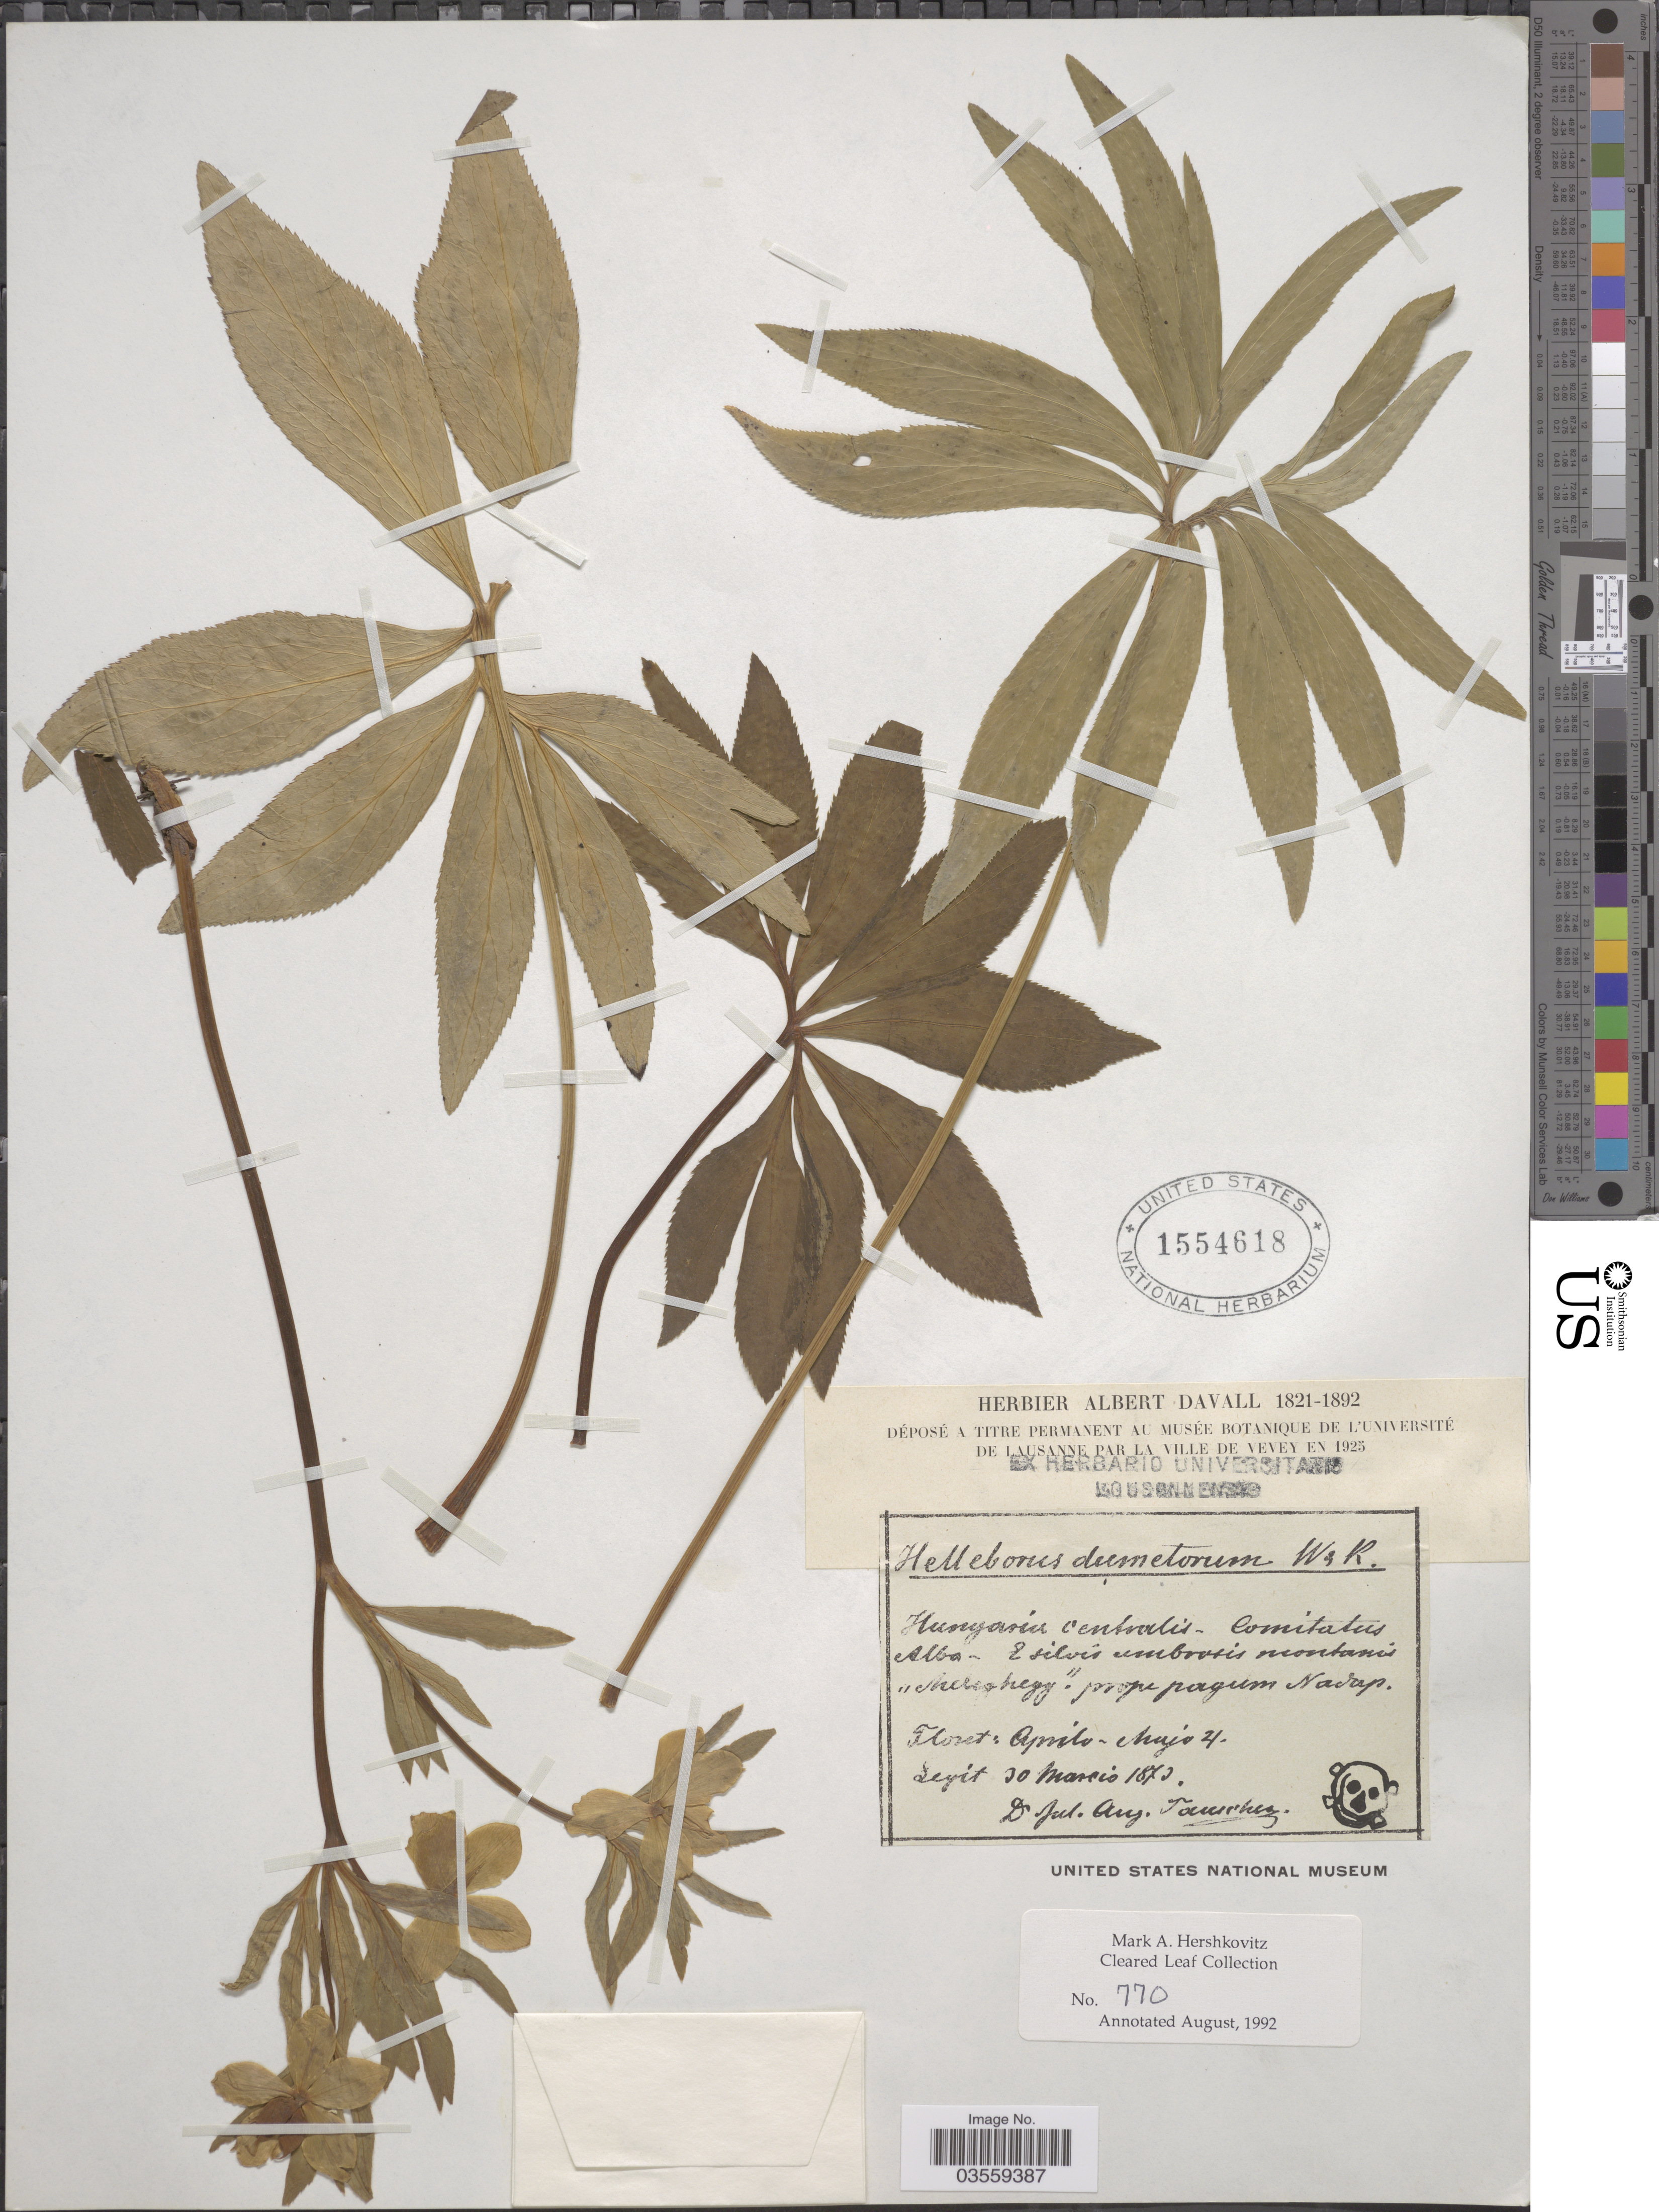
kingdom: Plantae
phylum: Tracheophyta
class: Magnoliopsida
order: Ranunculales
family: Ranunculaceae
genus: Helleborus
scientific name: Helleborus dumetorum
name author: Waldst. & Kit. ex Willd.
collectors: J. Tauscher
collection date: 1873-03-30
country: Hungary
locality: Hungaria centralis. Comitatus Alba-E silvis umbrosis montanis "Meleghegy" prope pagum Nadap.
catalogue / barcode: US 1554618